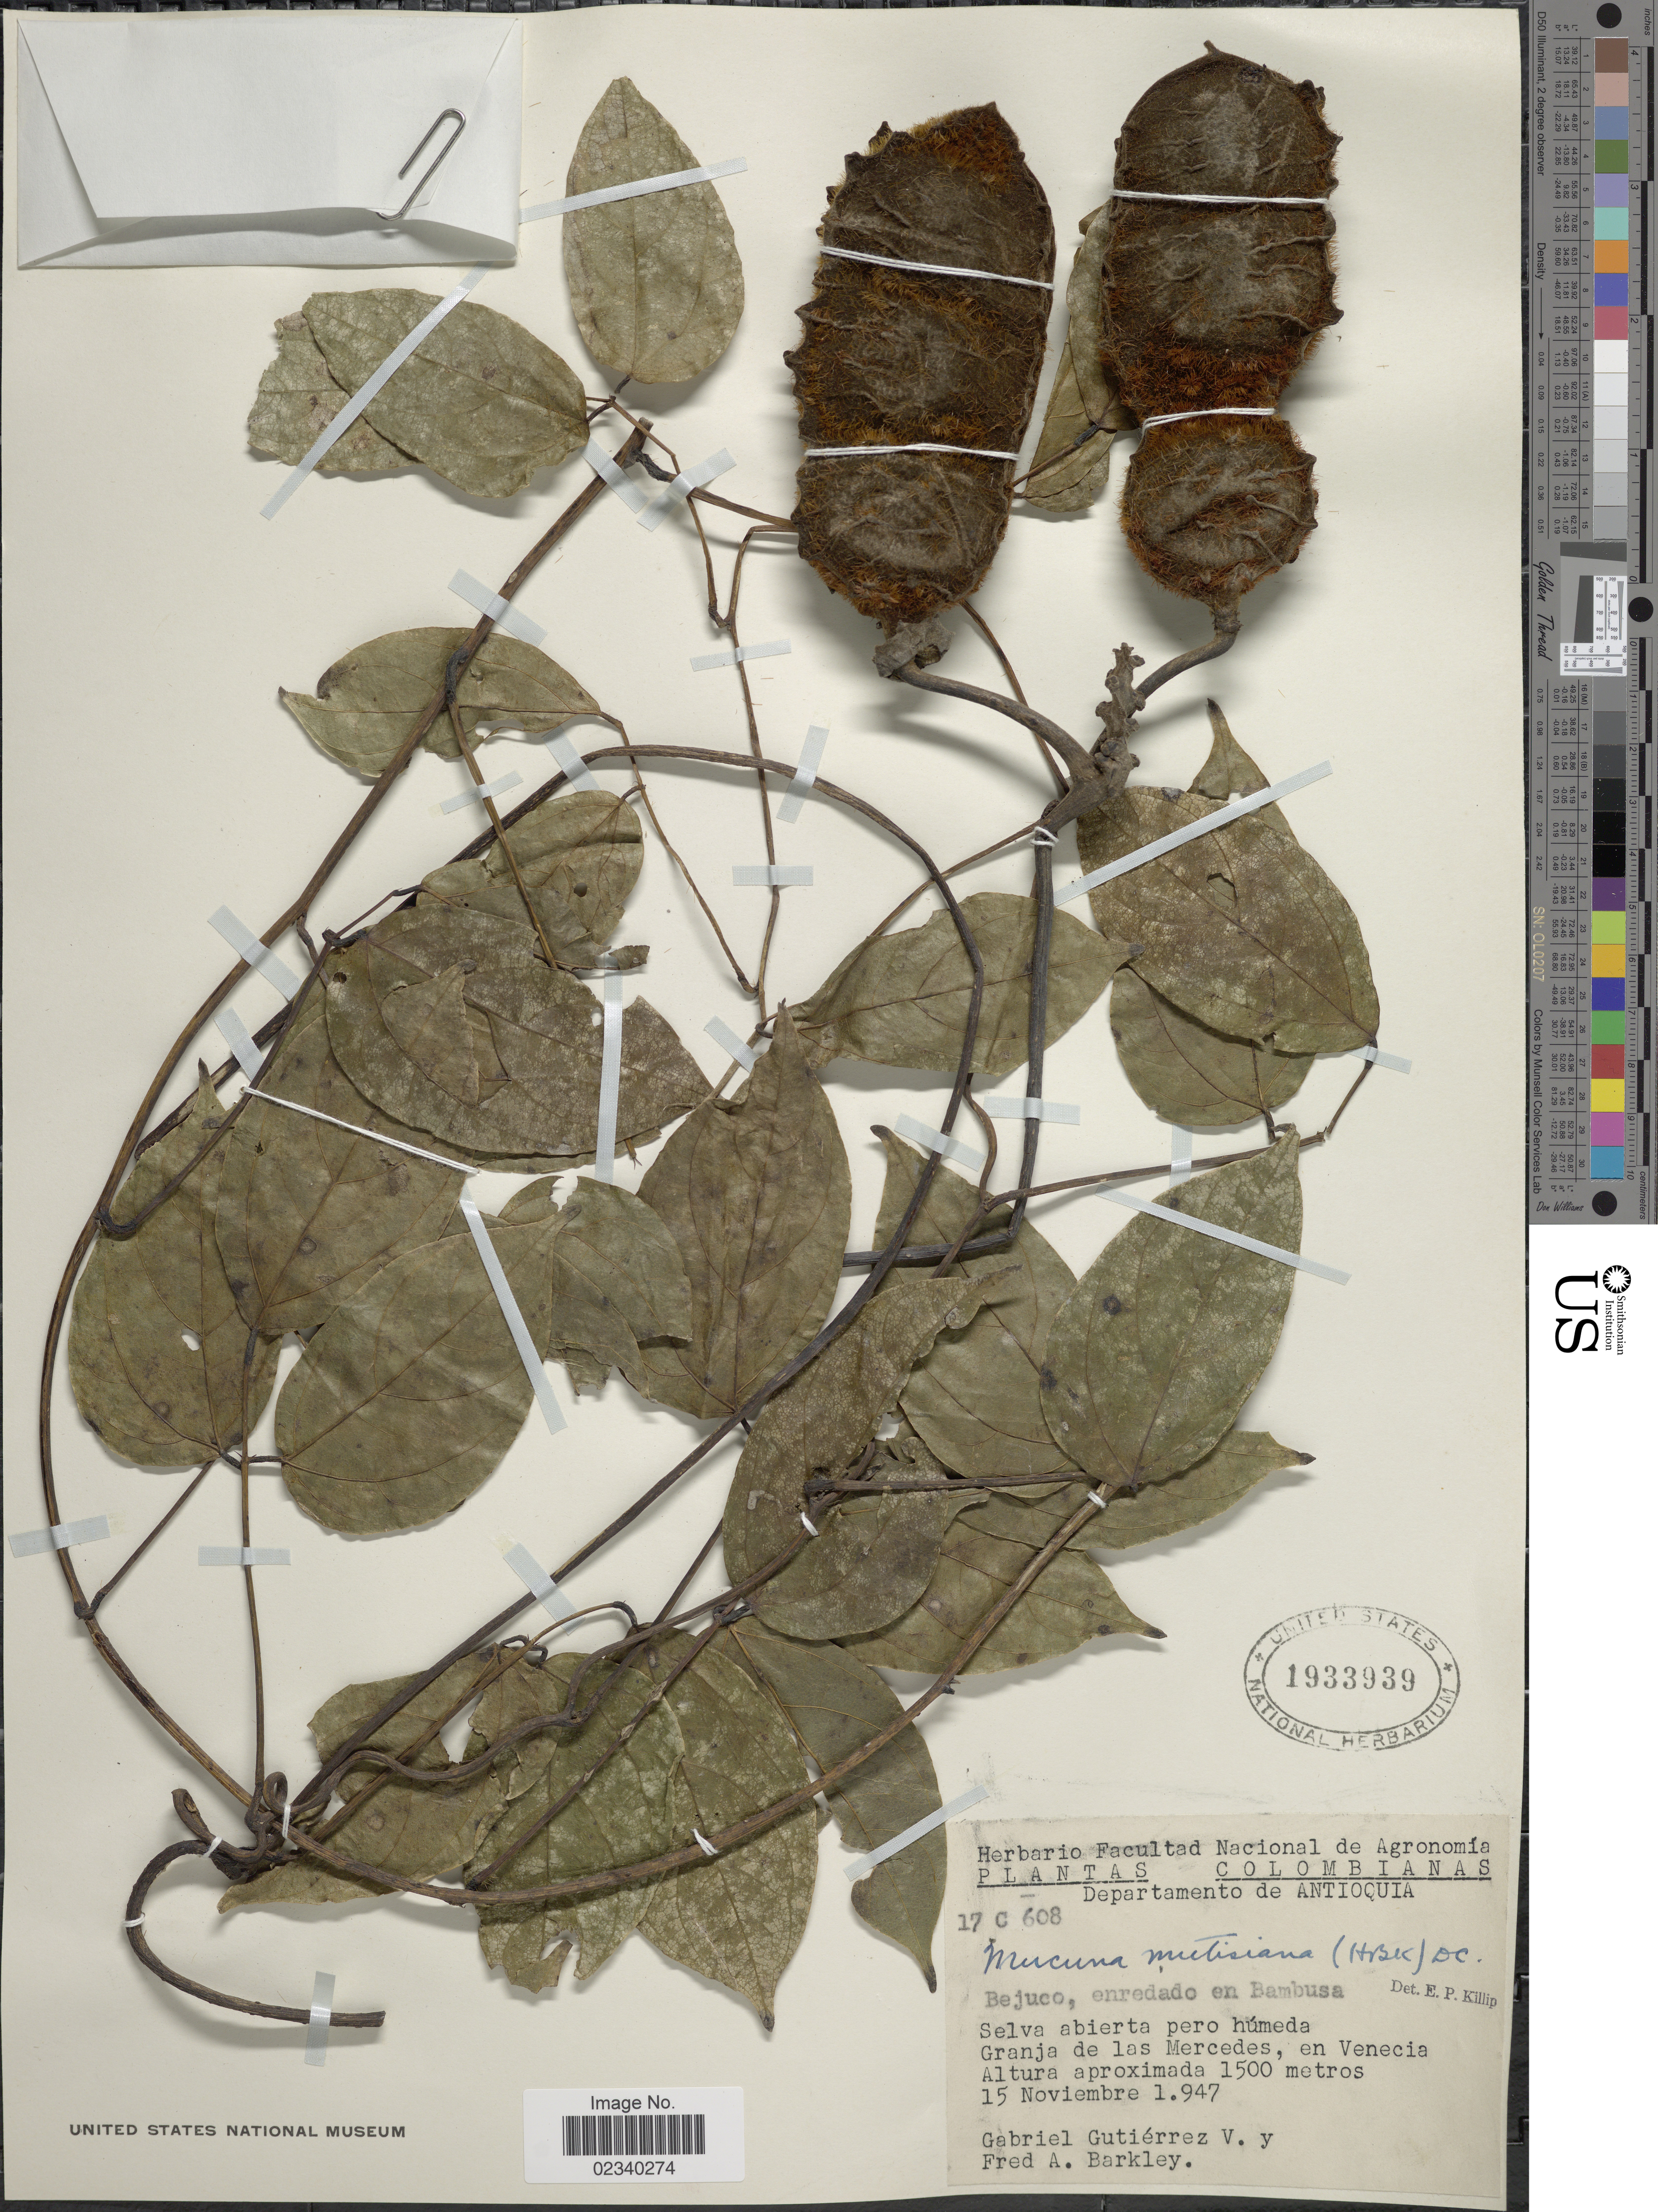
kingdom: Plantae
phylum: Tracheophyta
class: Magnoliopsida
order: Fabales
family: Fabaceae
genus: Mucuna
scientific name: Mucuna mutisiana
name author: (Kunth) DC.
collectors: G. Gutiérrez V. & F. A. Barkley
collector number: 17C608*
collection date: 1947-11-15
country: Colombia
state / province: Antioquia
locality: Departamento de Antioquia. Selva abierta pero humeda Granja de las Mercedes, en Venecia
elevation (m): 1500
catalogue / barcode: US 1933939